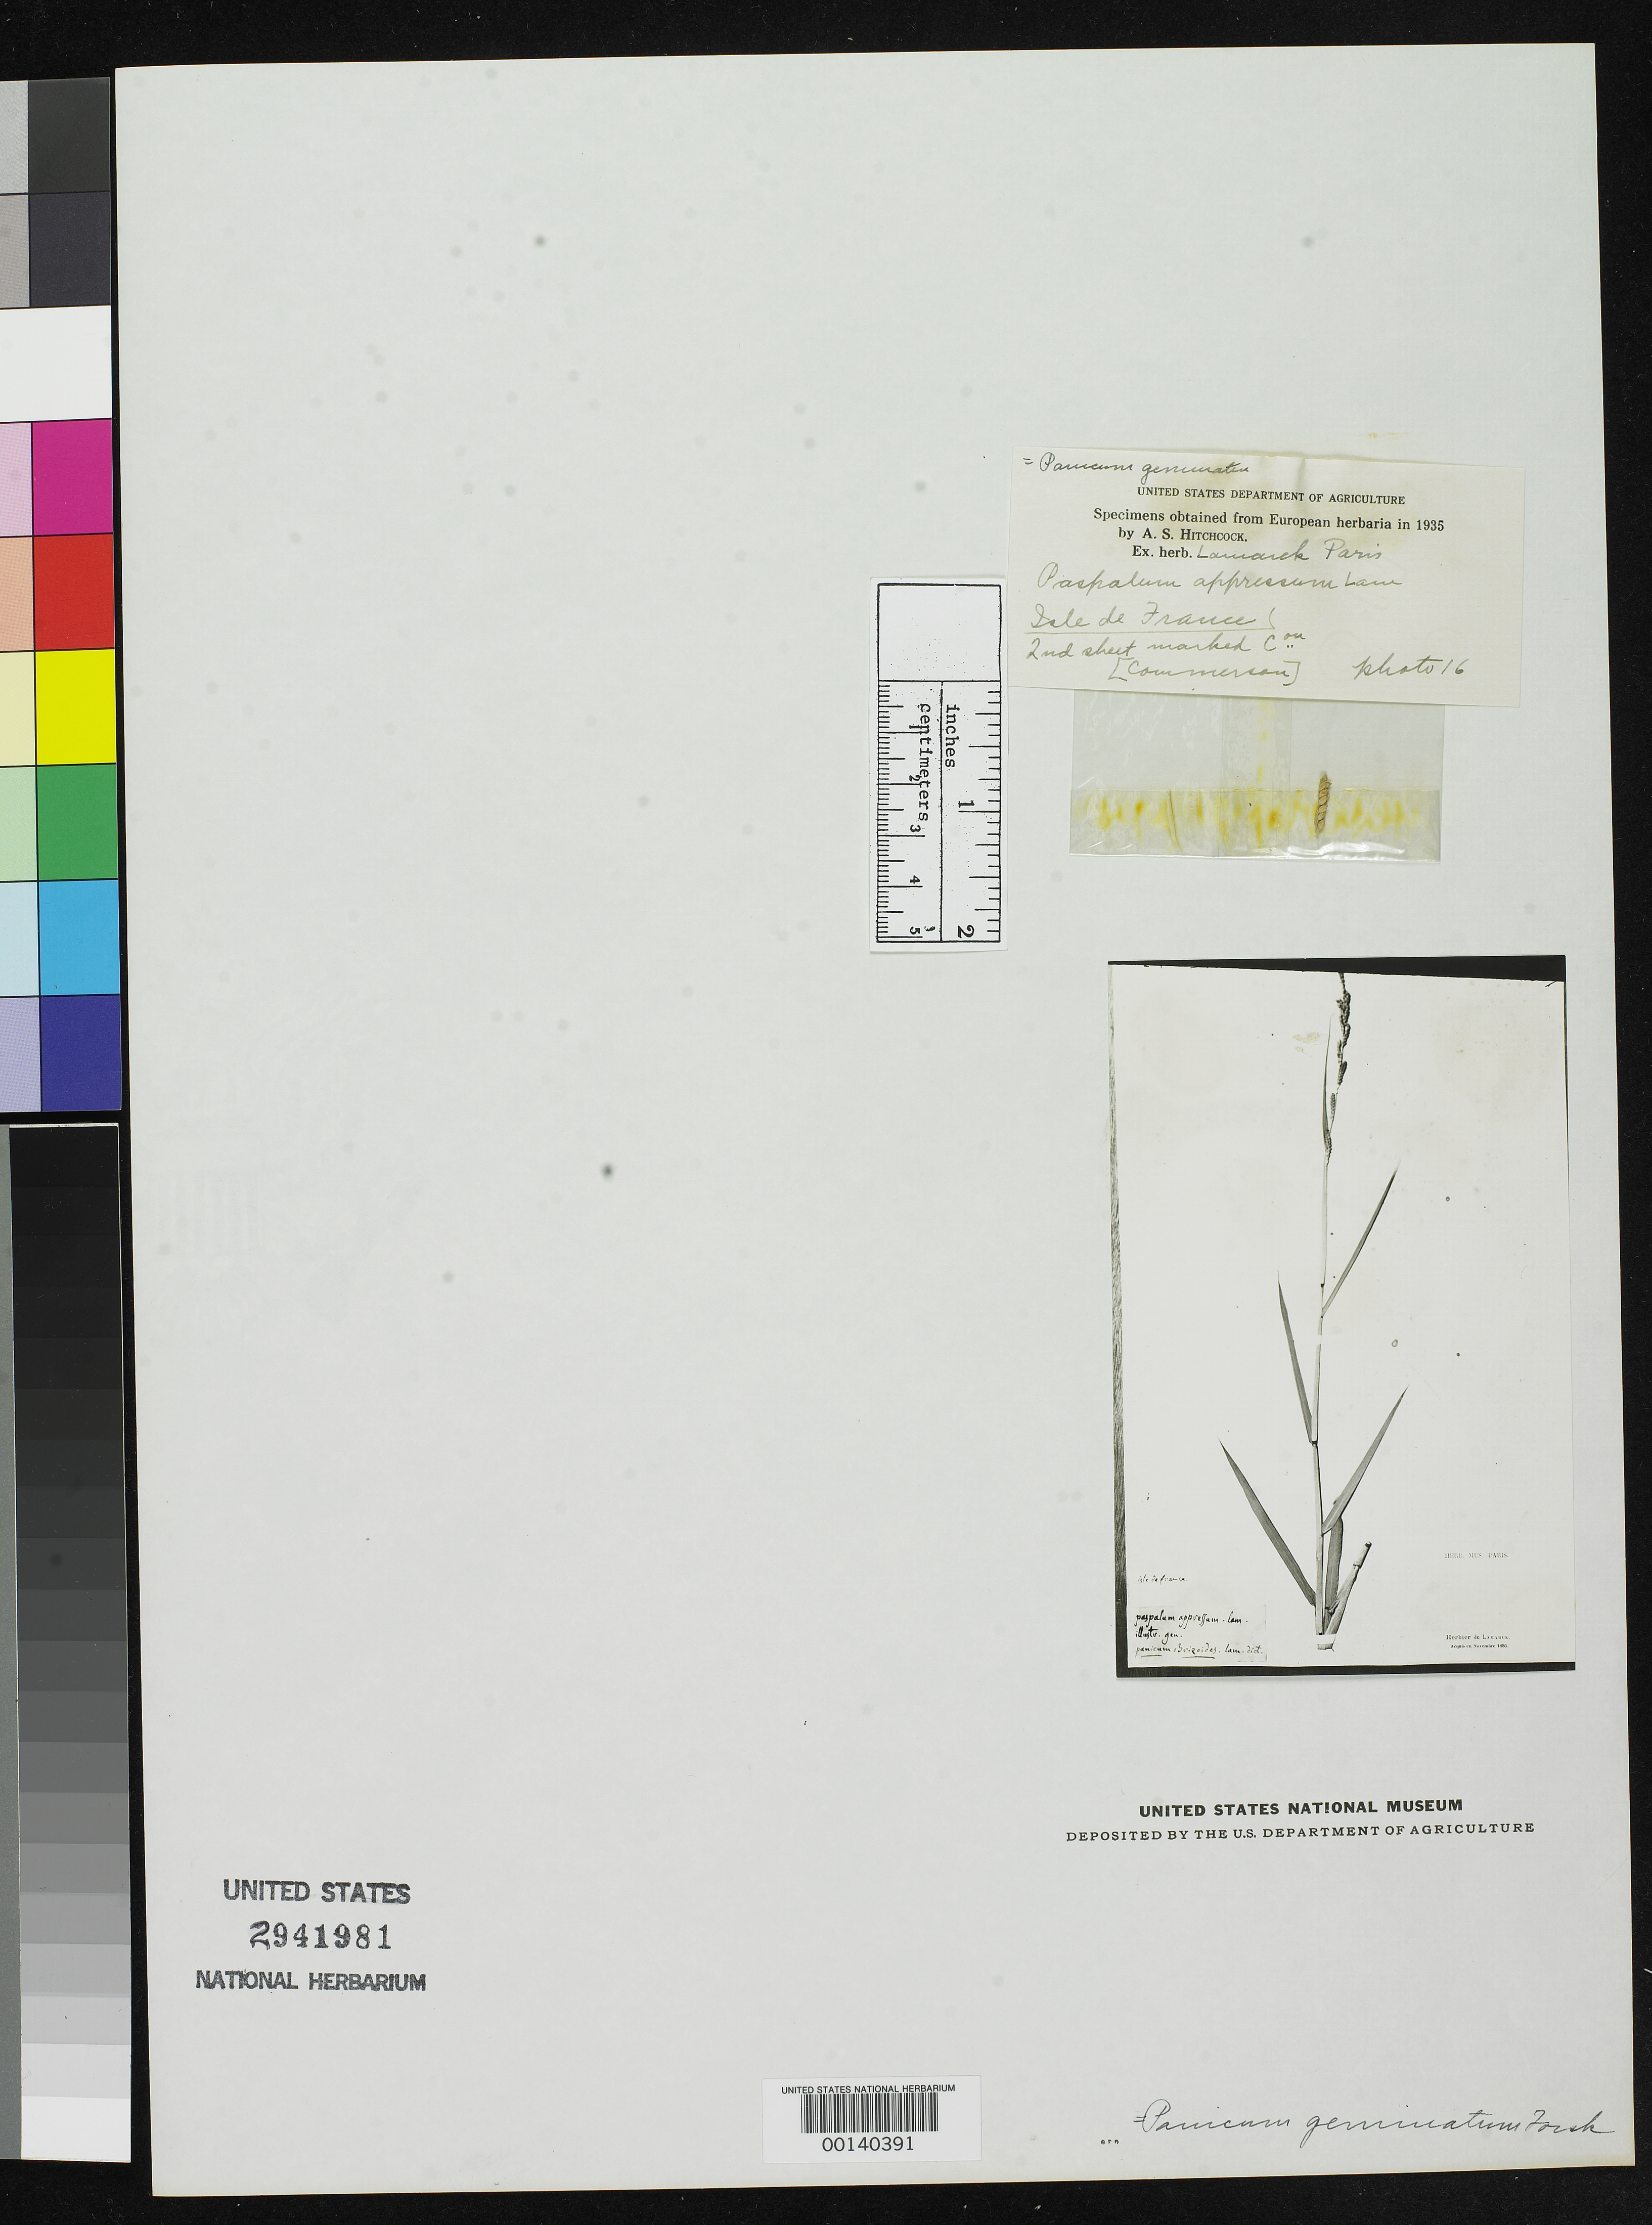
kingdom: Plantae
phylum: Tracheophyta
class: Liliopsida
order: Poales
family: Poaceae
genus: Paspalum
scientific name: Paspalum appressum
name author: Lam.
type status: Type Fragment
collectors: L. C. M. Richard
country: Seychelles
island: Aldabra Atoll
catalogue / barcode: US 2941981